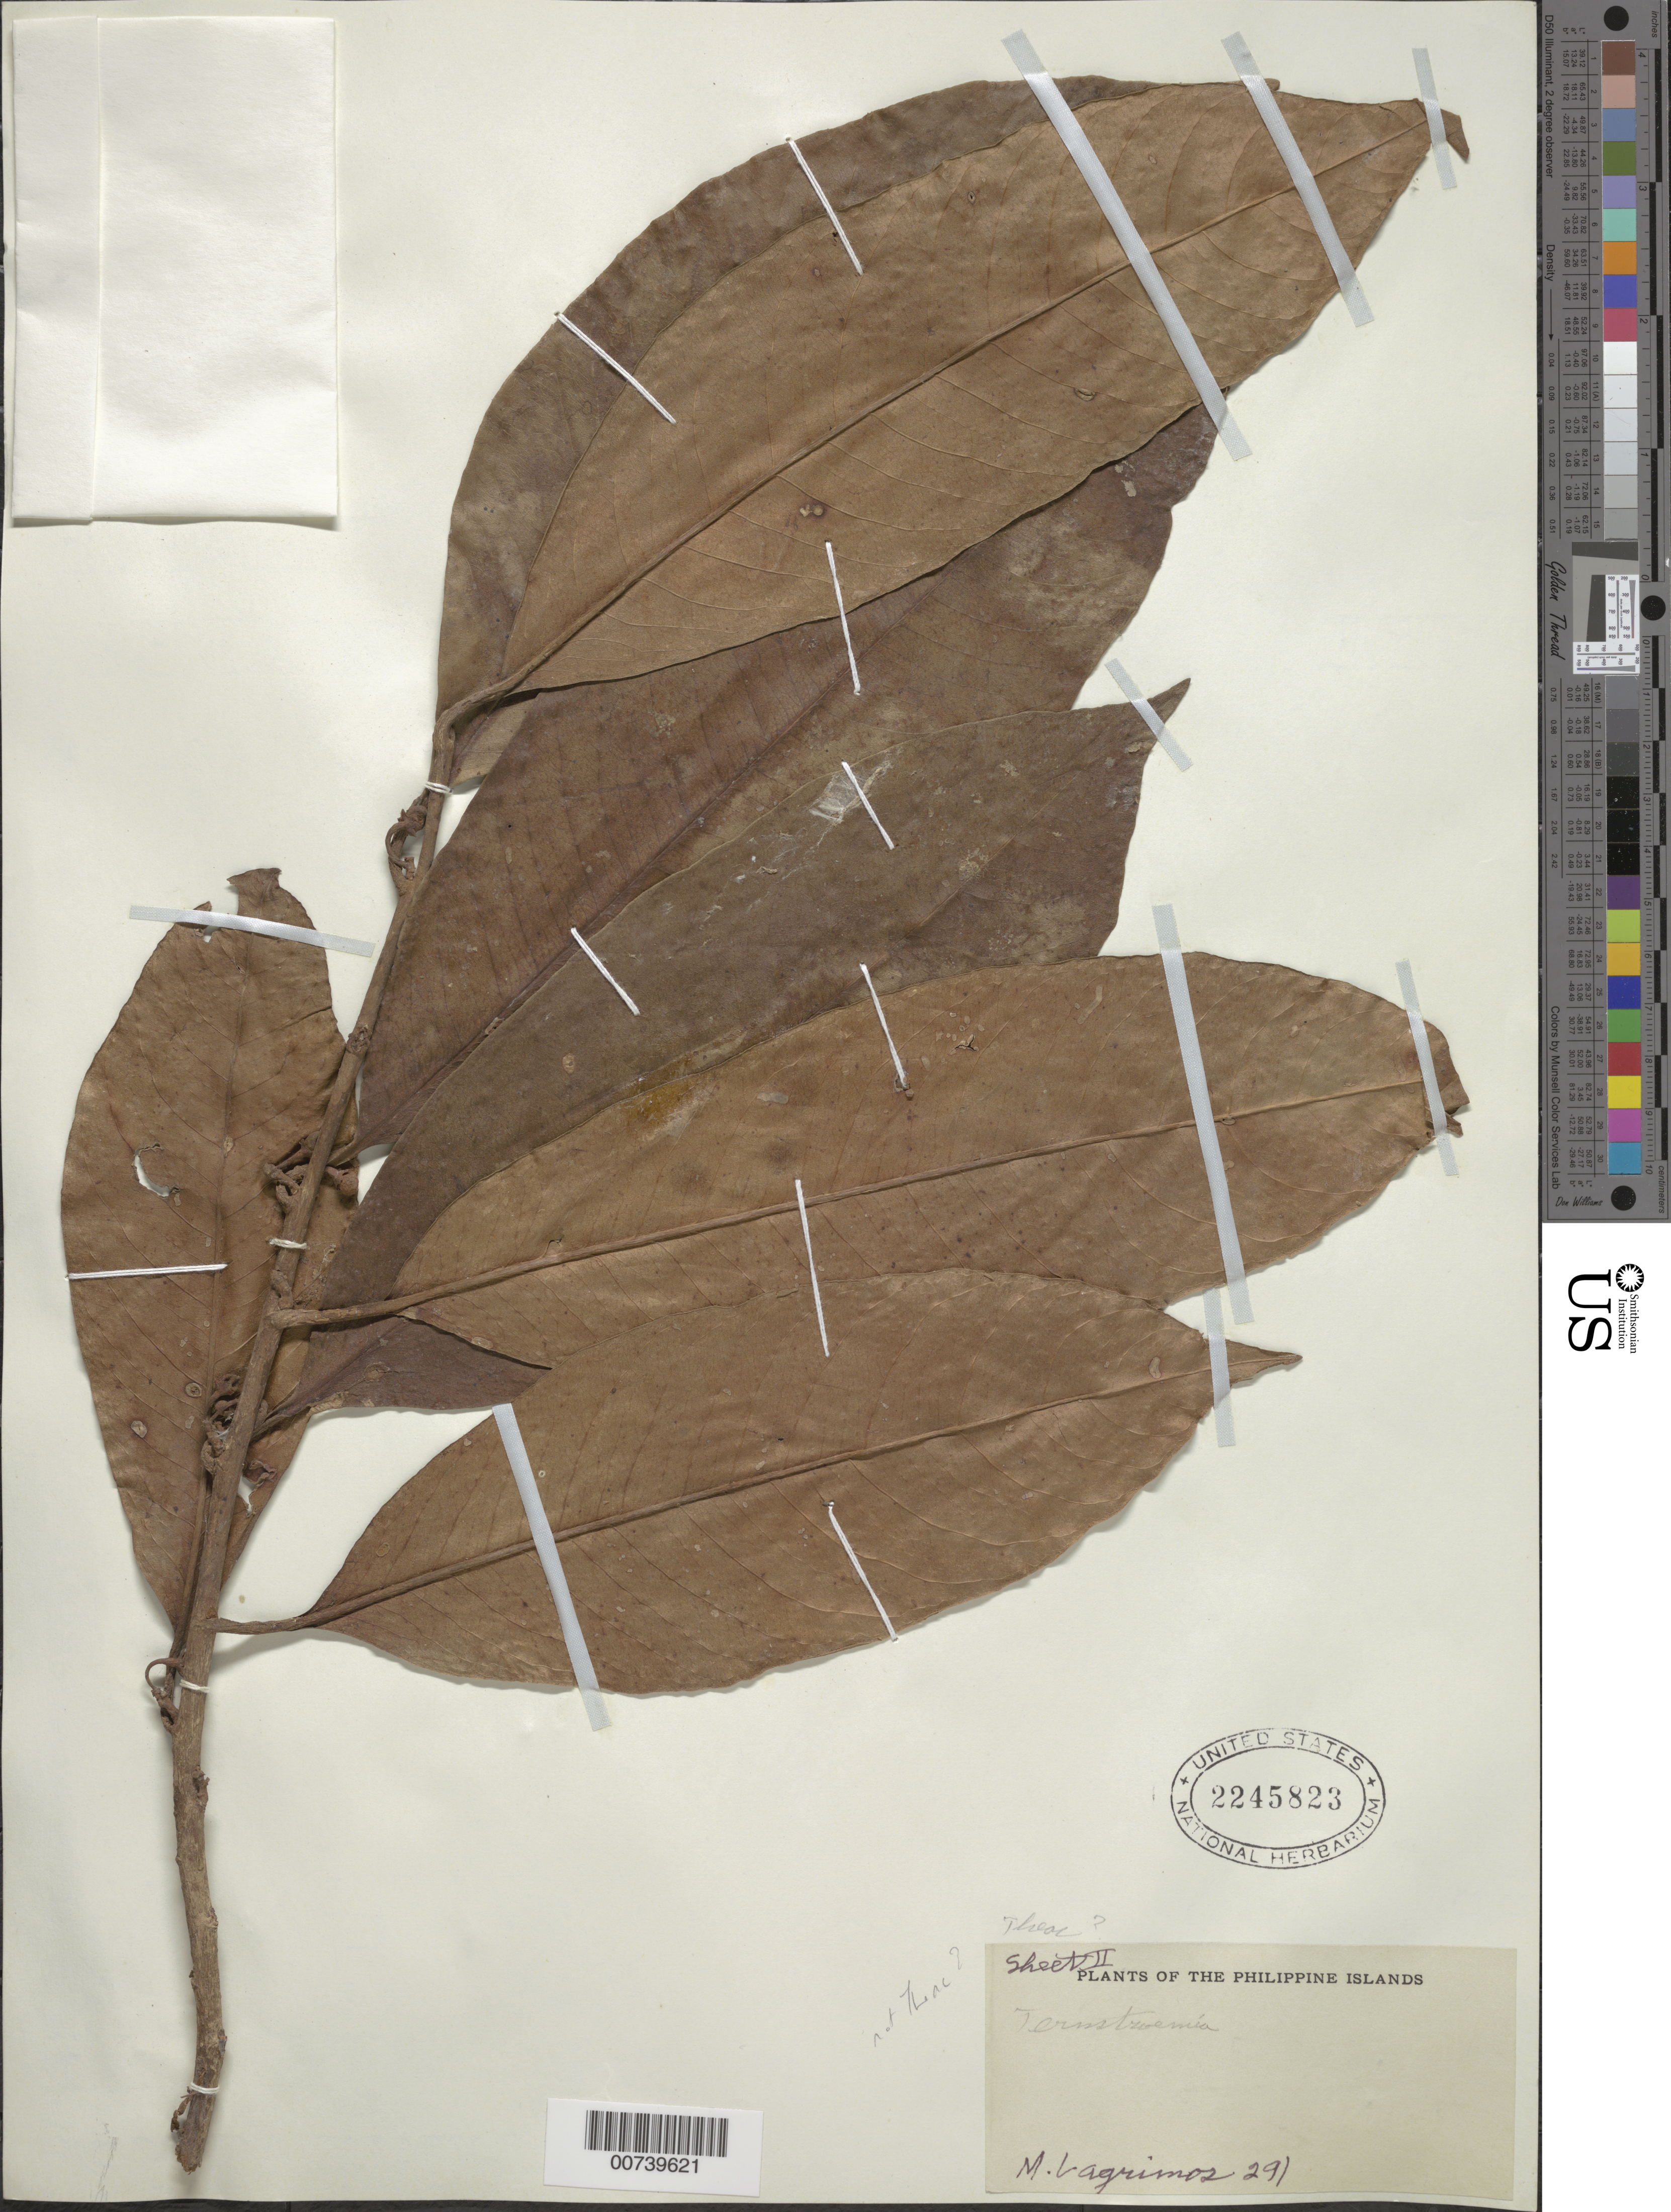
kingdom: Plantae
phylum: Tracheophyta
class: Magnoliopsida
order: Ericales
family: Pentaphylacaceae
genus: Ternstroemia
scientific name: Ternstroemia sp.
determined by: Walker, E. H.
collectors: M. Lagrimos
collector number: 291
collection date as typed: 14 Apr 1952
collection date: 1952-04-14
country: Philippines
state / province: Caraga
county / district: Surigao del Norte / Surigao del Sur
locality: Mangay Buxlig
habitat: forest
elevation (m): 152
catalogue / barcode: US 2245823